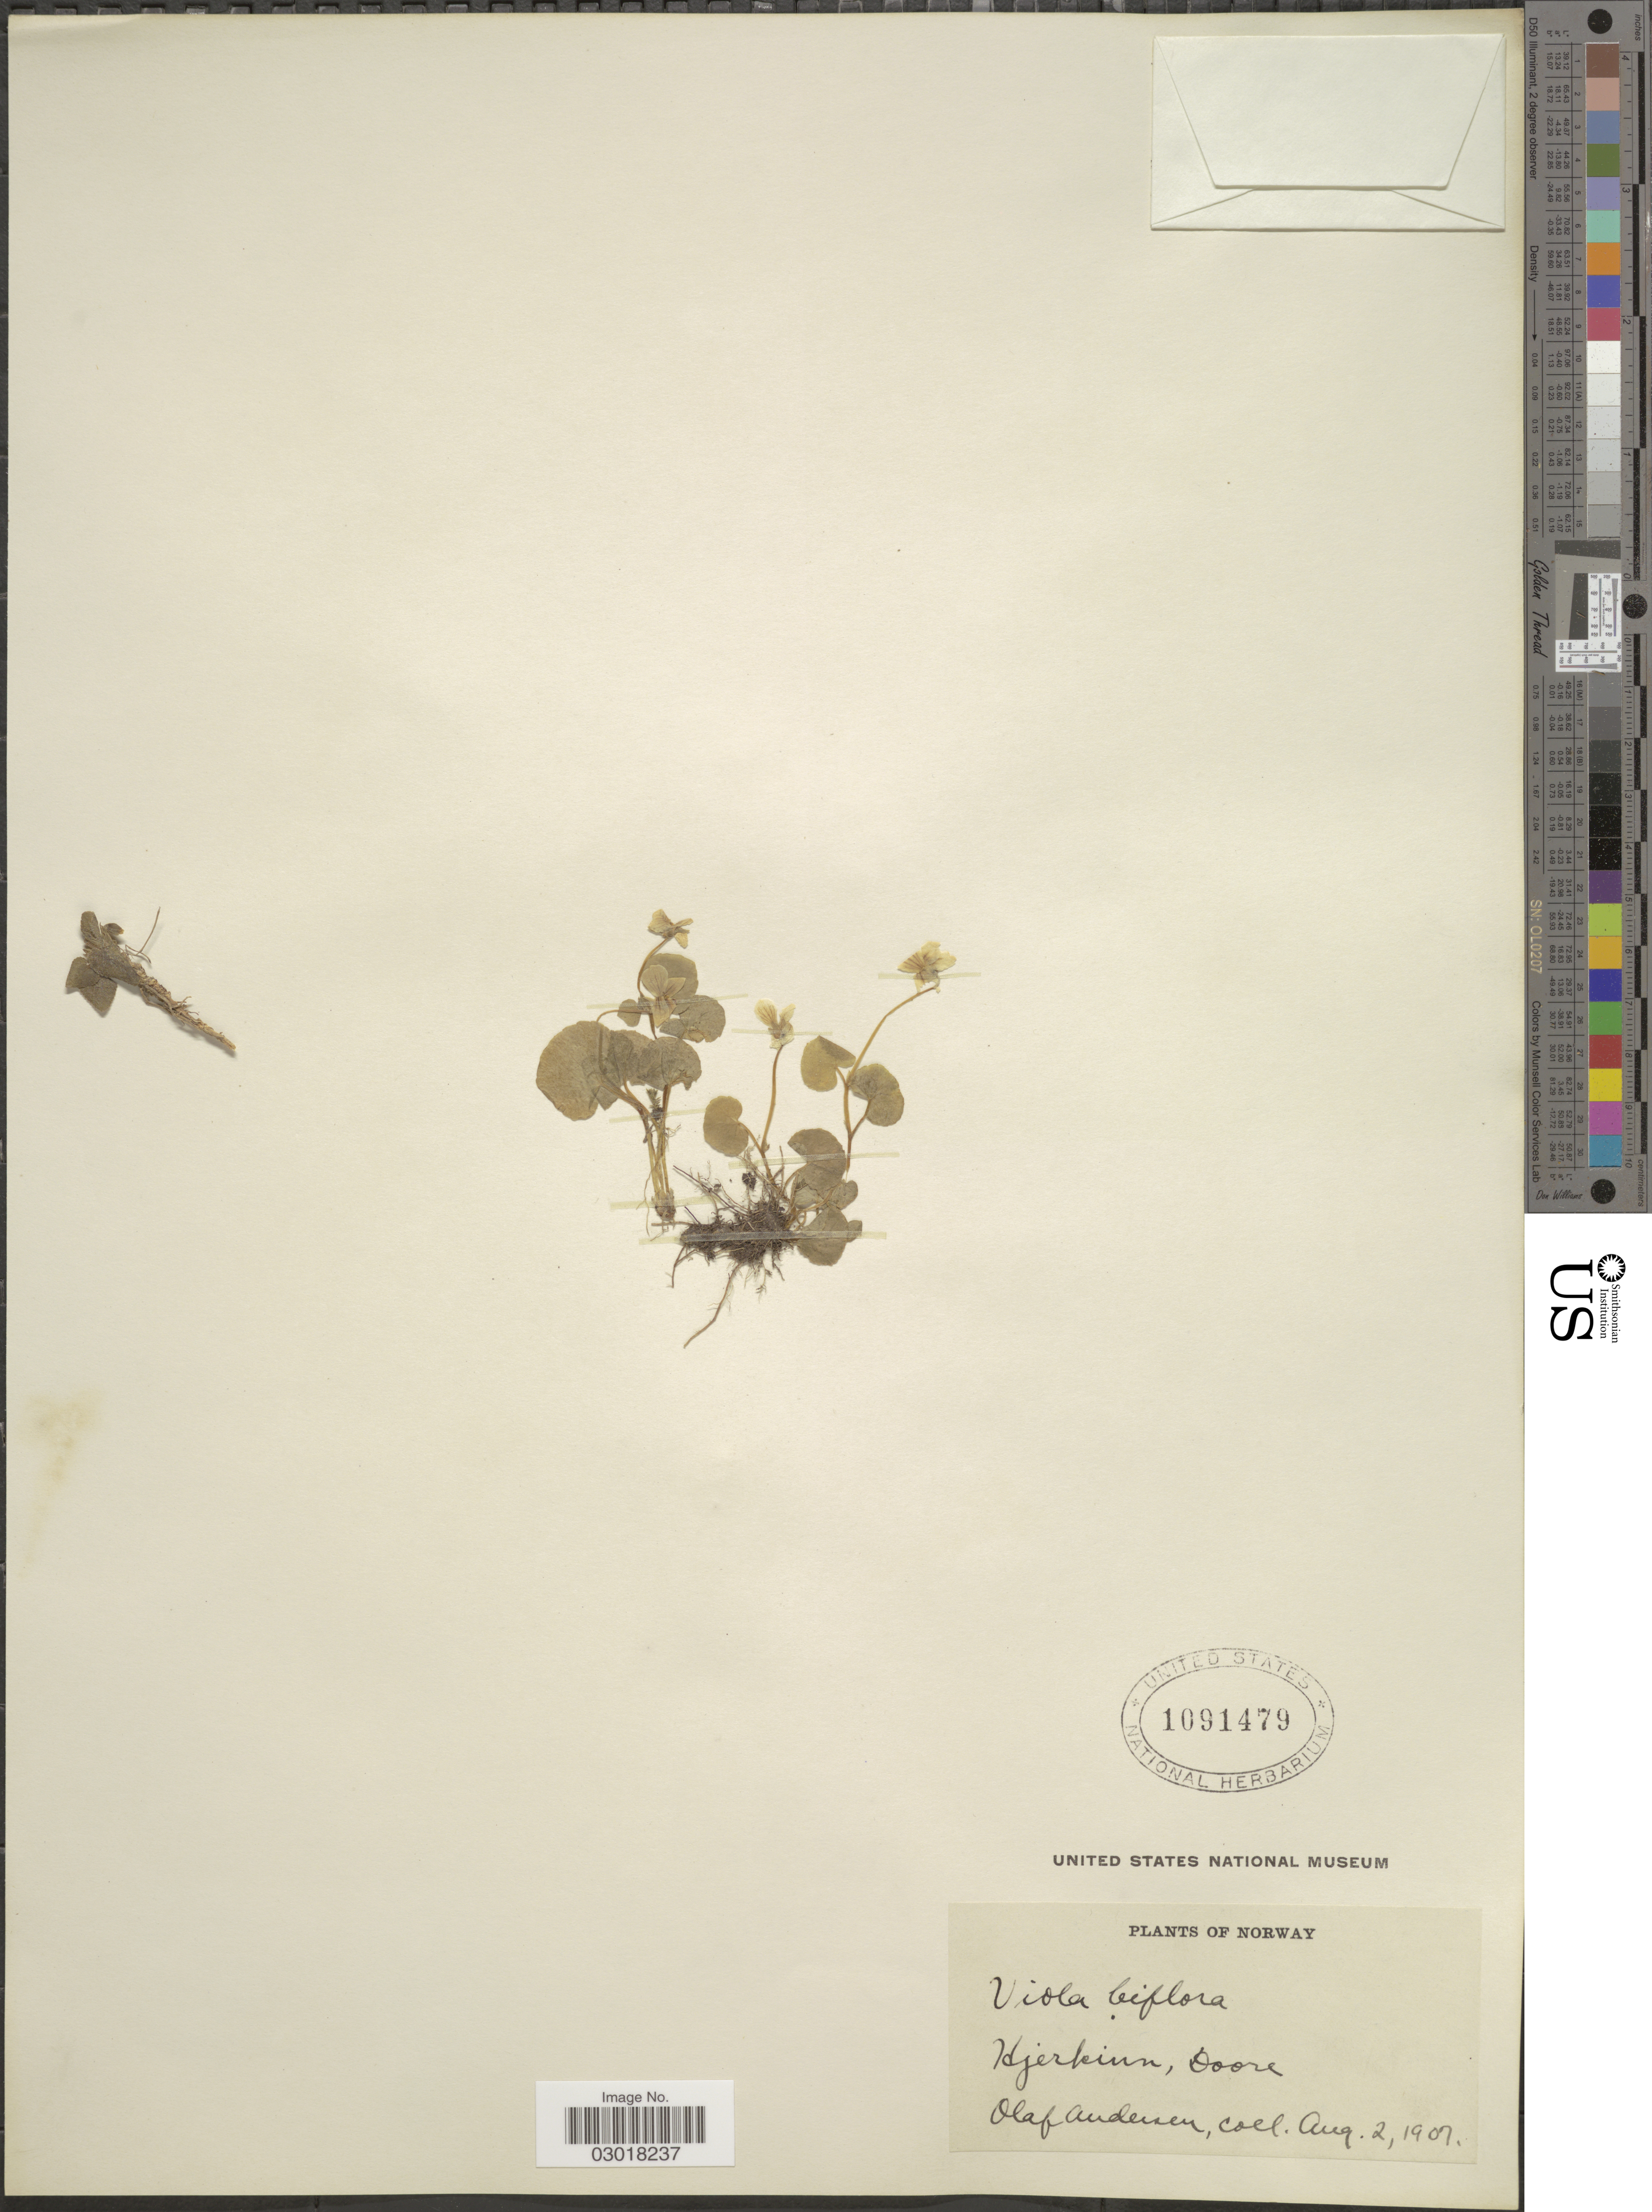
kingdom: Plantae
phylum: Tracheophyta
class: Magnoliopsida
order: Malpighiales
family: Violaceae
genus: Viola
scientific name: Viola biflora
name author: L.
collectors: O. Andersen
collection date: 1907-08-02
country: Norway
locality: Hjerkinn, Doore.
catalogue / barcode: US 1091479